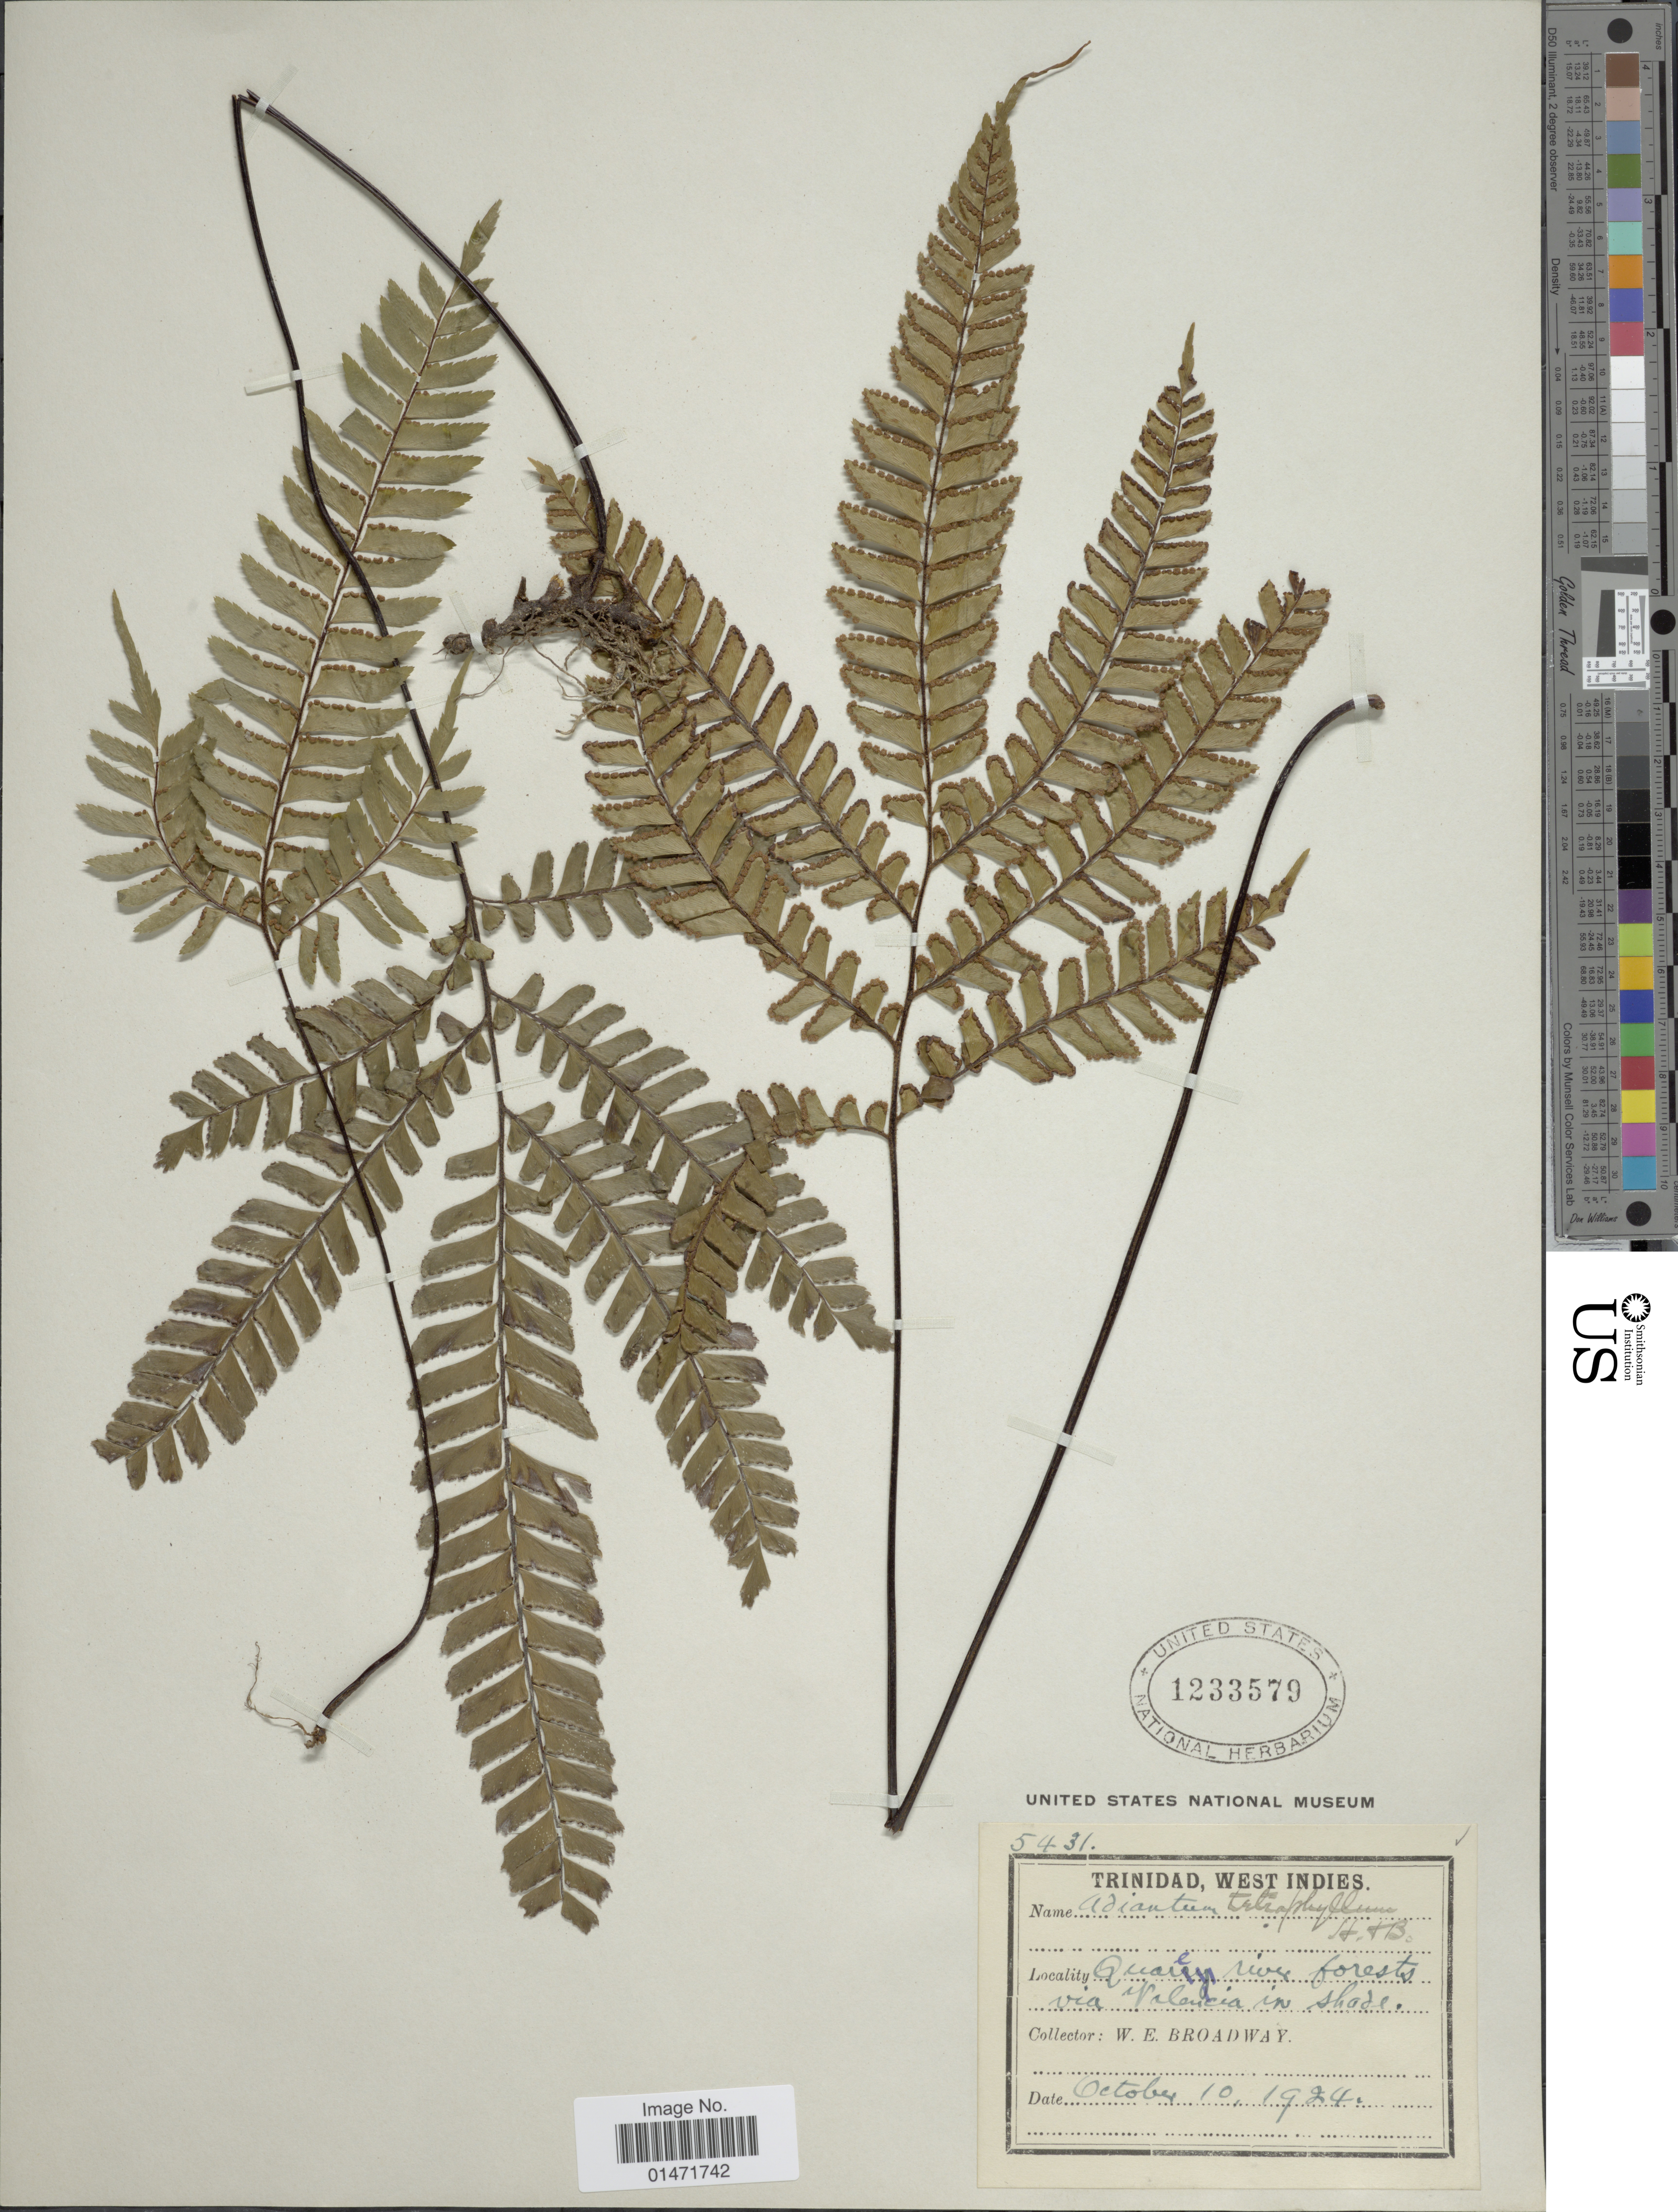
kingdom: Plantae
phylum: Tracheophyta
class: Polypodiopsida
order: Polypodiales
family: Pteridaceae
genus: Adiantum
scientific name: Adiantum tetraphyllum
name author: Humb. & Bonpl. ex Willd.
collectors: W. E. Broadway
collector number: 5431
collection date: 1924-10-10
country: Trinidad and Tobago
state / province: Trinidad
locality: West Indies. Quare river forests via Valencia in shade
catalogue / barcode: US 1233579